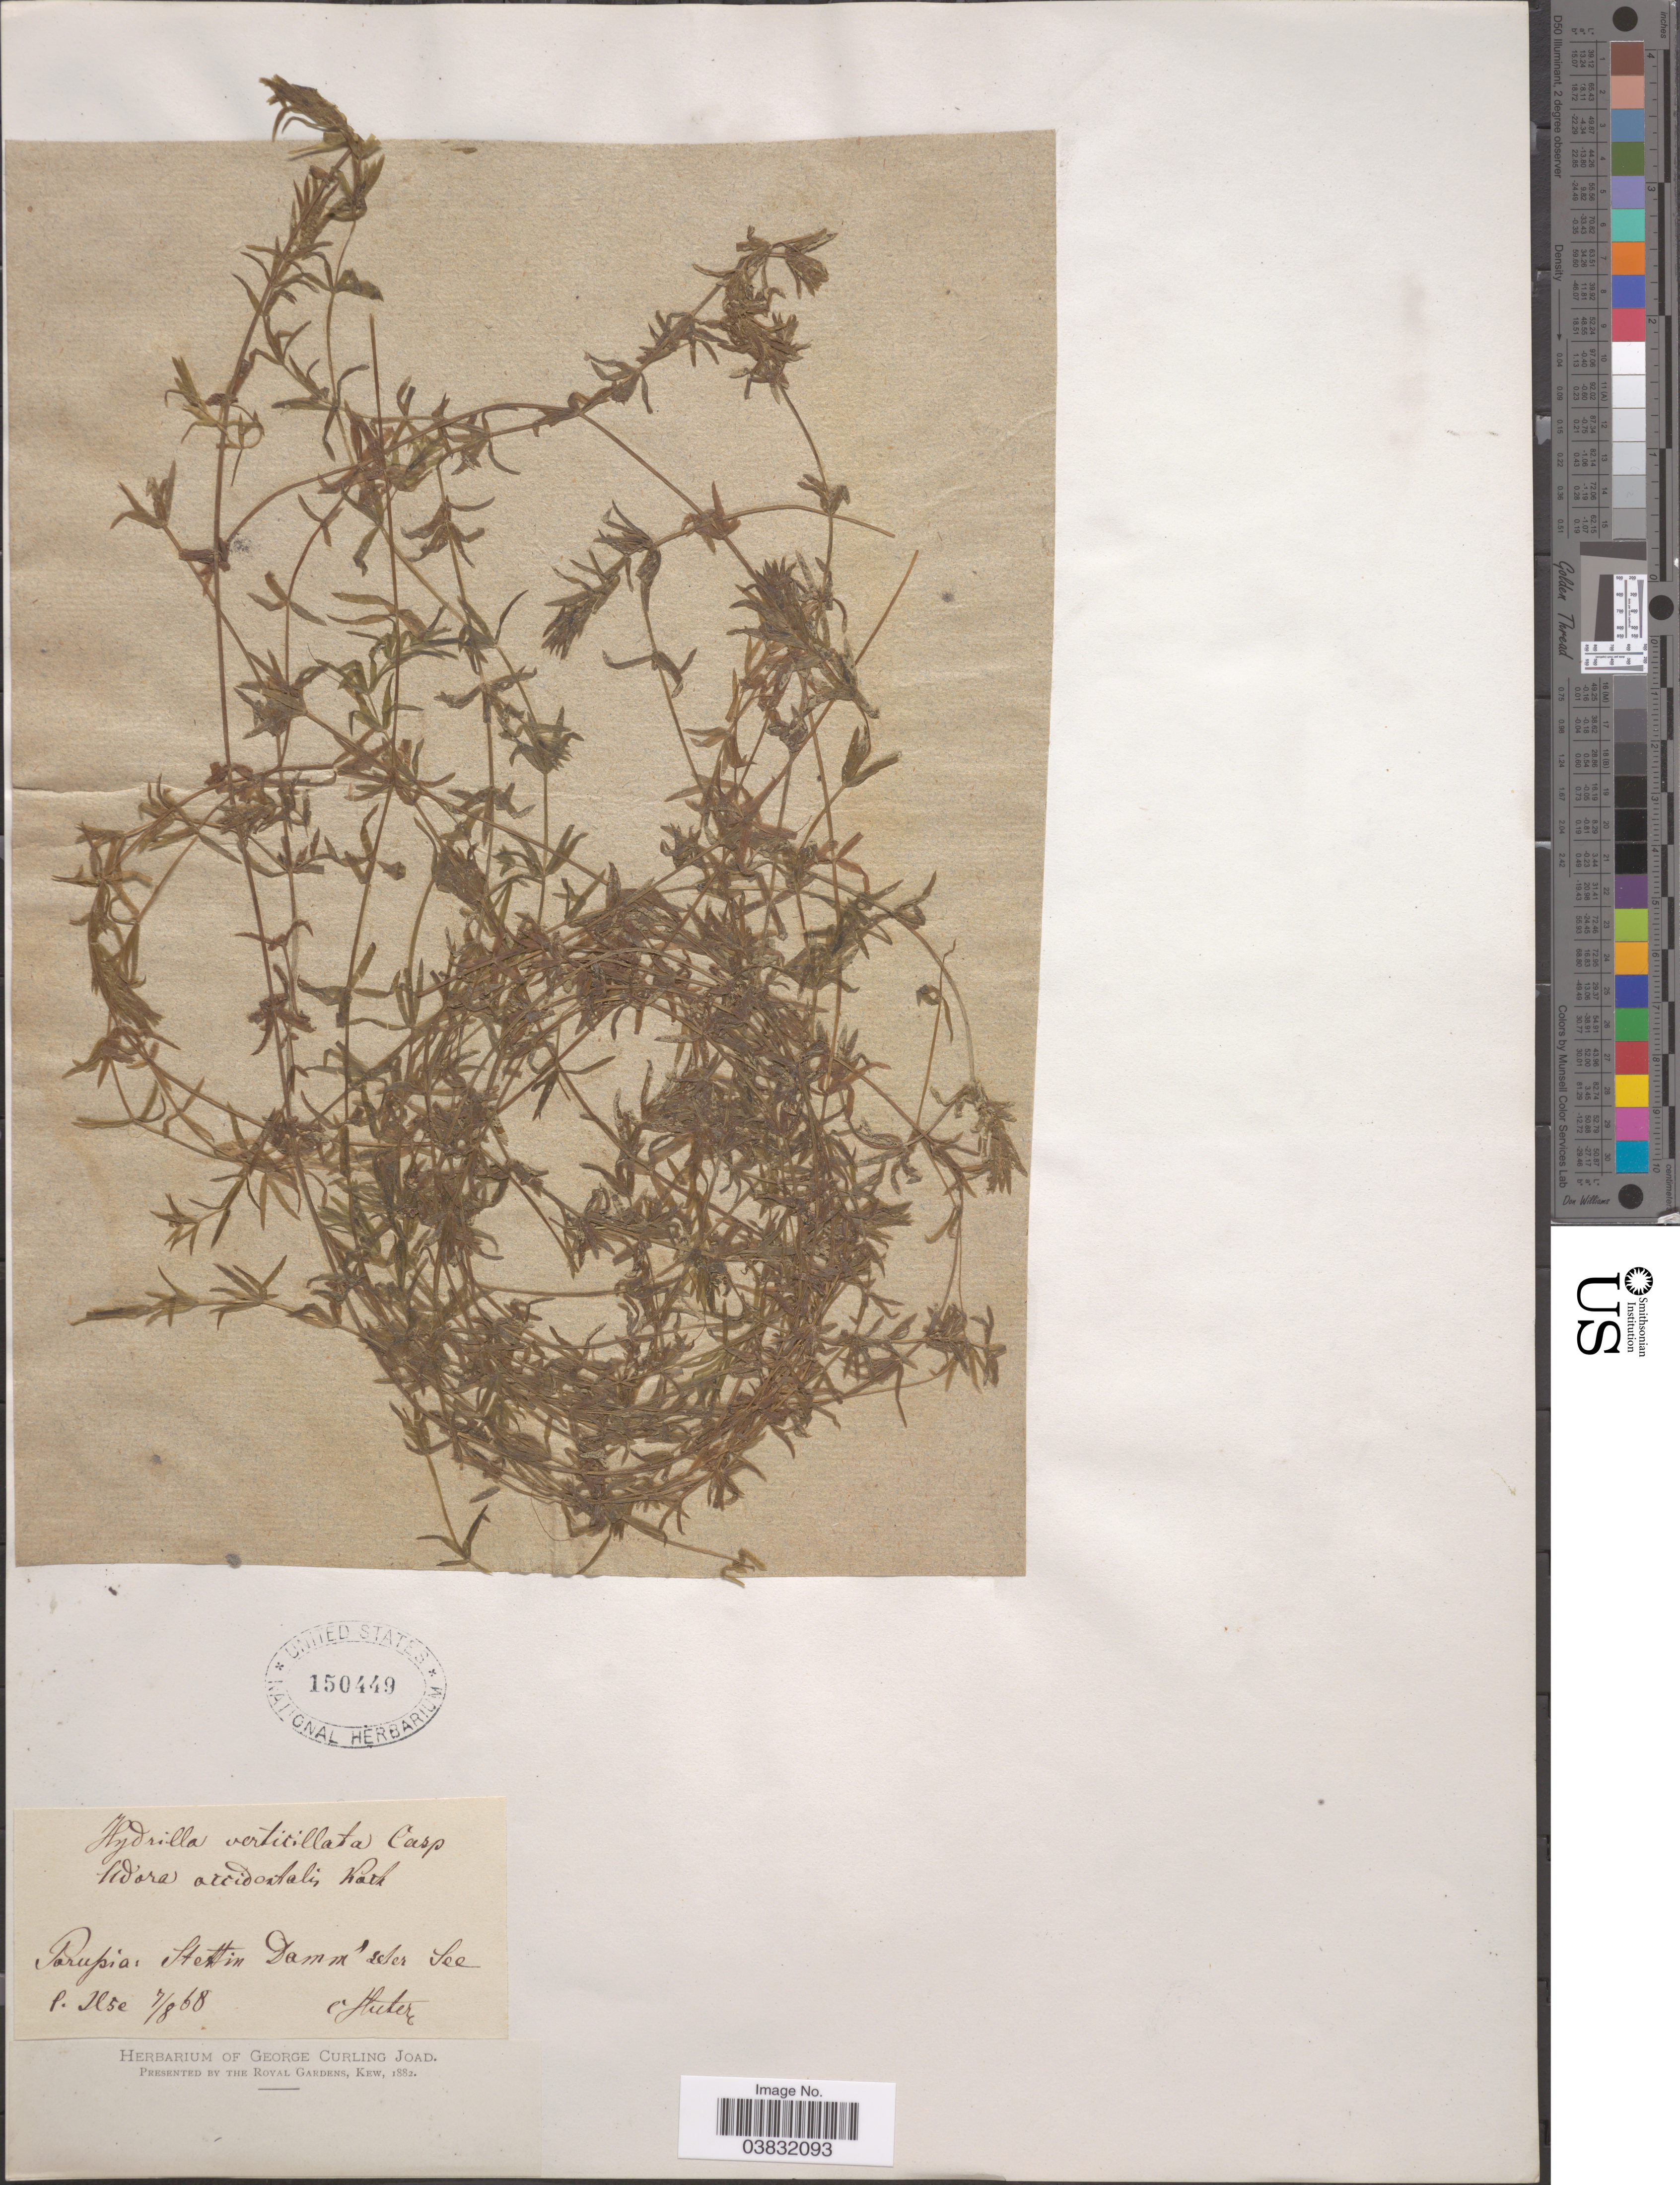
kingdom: Plantae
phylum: Tracheophyta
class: Liliopsida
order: Alismatales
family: Hydrocharitaceae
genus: Hydrilla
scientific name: Hydrilla verticillata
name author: (L. f.) Royle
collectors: -. Huter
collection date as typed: Transcribed d/m/y: 7/8/68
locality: Parupia: Stettin Damm'scer Sec. [interpreted]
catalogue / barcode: US 150449